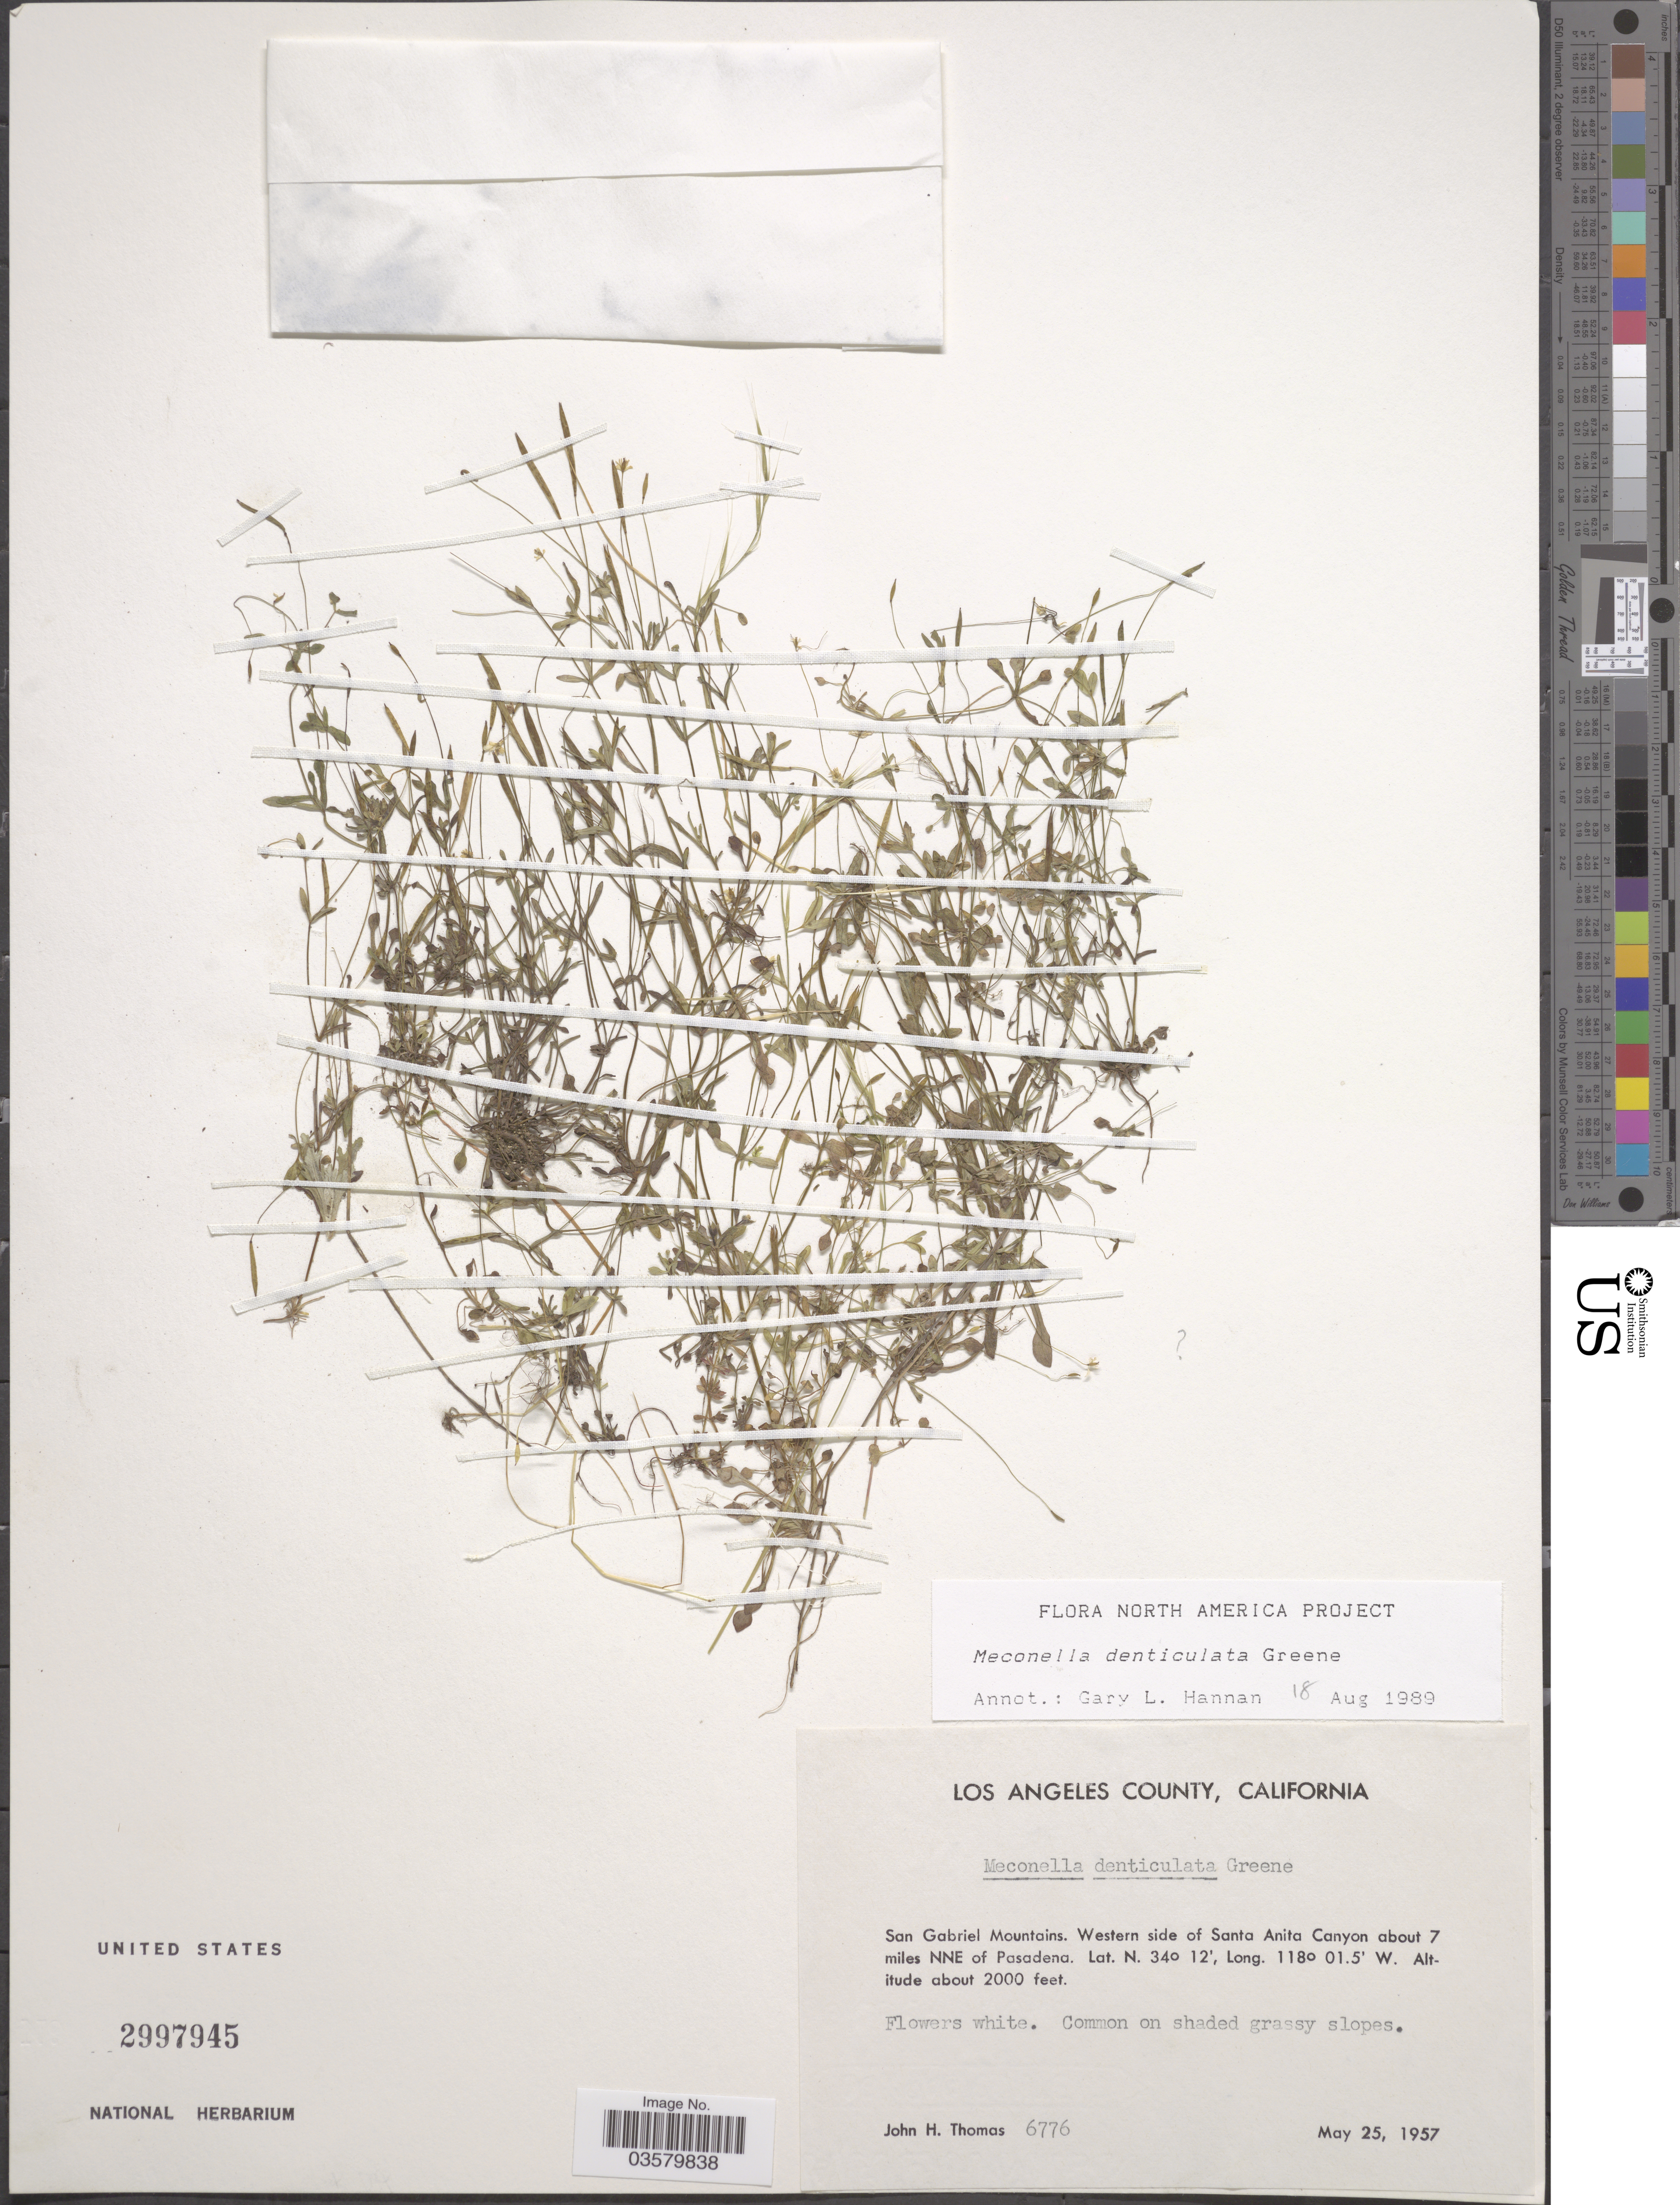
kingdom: Plantae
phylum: Tracheophyta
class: Magnoliopsida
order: Ranunculales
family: Papaveraceae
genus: Meconella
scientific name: Meconella denticulata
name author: Greene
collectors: J. H. Thomas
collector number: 6776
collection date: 1957-05-25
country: United States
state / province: California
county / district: Los Angeles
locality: Los Angeles County. San Gabriel Mountains. Western side of Santa Anita Canyon about 7 miles NNE of Pasadena.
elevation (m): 610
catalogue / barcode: US 2997945